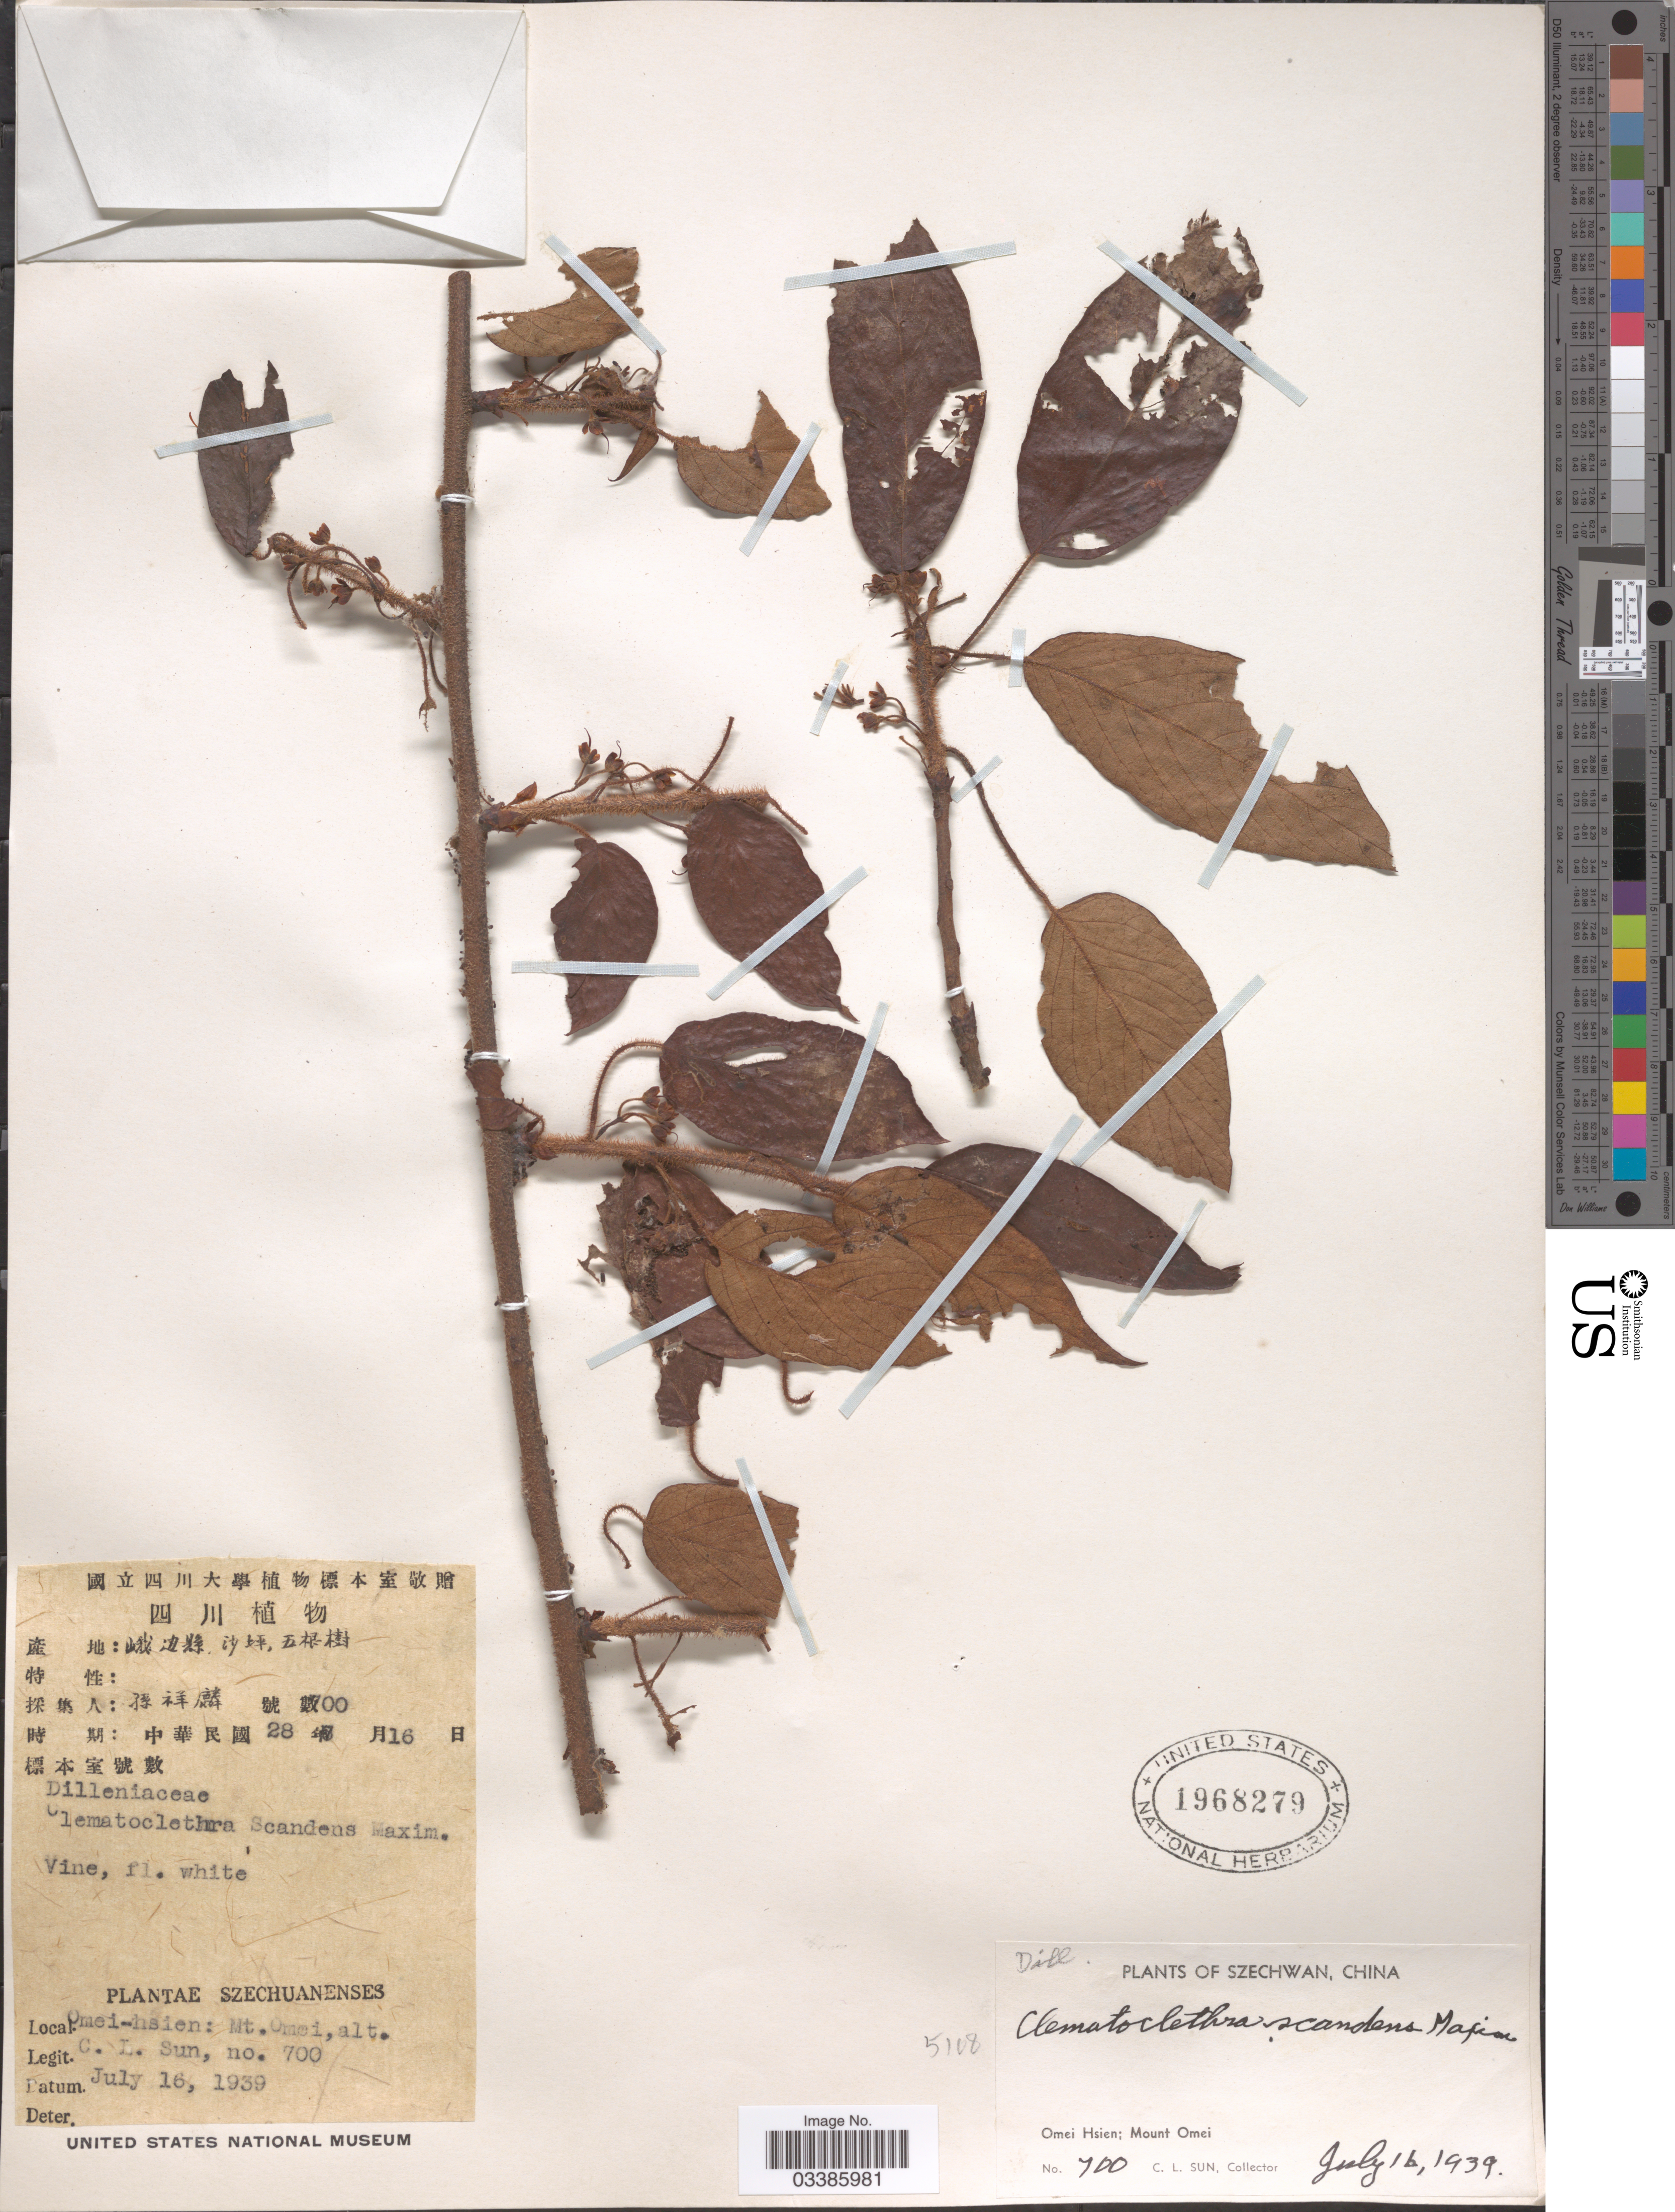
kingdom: Plantae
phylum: Tracheophyta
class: Magnoliopsida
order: Ericales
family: Actinidiaceae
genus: Clematoclethra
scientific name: Clematoclethra scandens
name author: (Franch.) Maxim.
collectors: C. Sun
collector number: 700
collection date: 1939-07-16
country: China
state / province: Sichuan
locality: Szechuanenses. Omei Hsien; Mount Omei.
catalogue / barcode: US 1968279